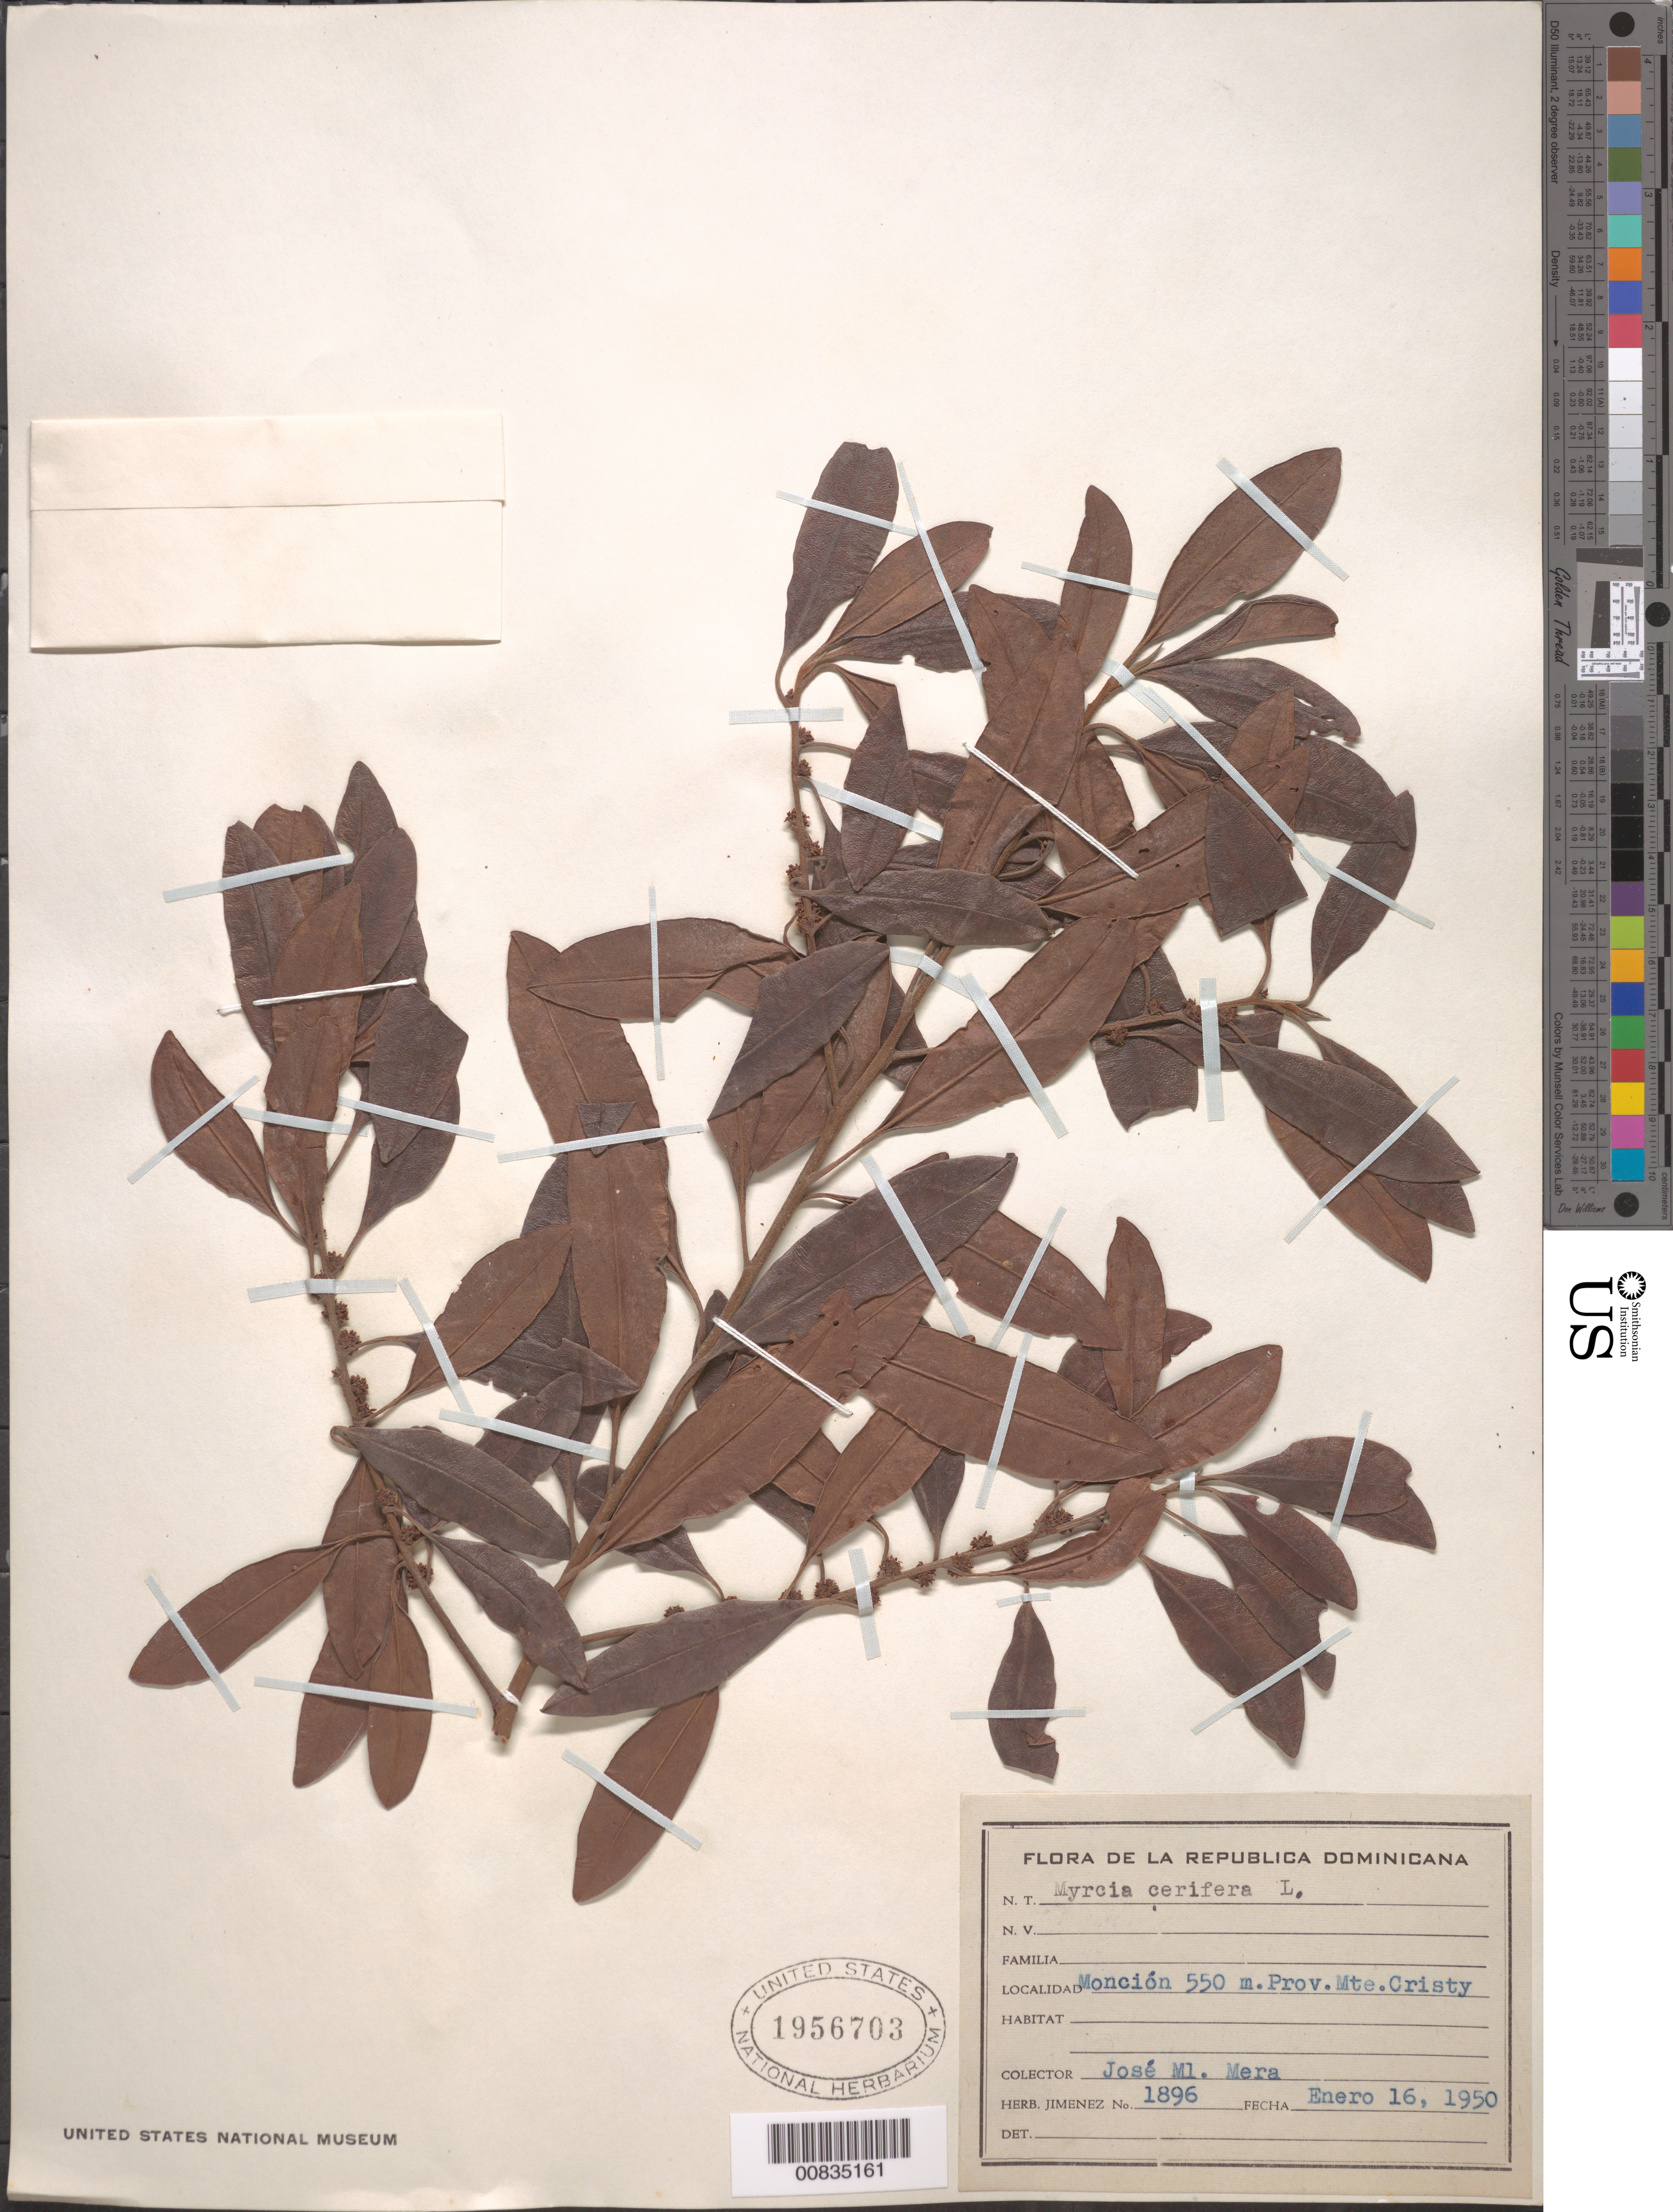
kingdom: Plantae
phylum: Tracheophyta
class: Magnoliopsida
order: Fagales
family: Myricaceae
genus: Morella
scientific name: Morella cerifera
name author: (L.) Small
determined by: Strong, M. T., (US), Smithsonian Institution - National Museum of Natural History (UNITED STATES)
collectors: J. J. Jiménez & J. Mera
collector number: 1896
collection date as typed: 16 Jan 1950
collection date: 1950-01-16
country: Dominican Republic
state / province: Monte Cristi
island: Hispaniola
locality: Monción.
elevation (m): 550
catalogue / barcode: US 1956703